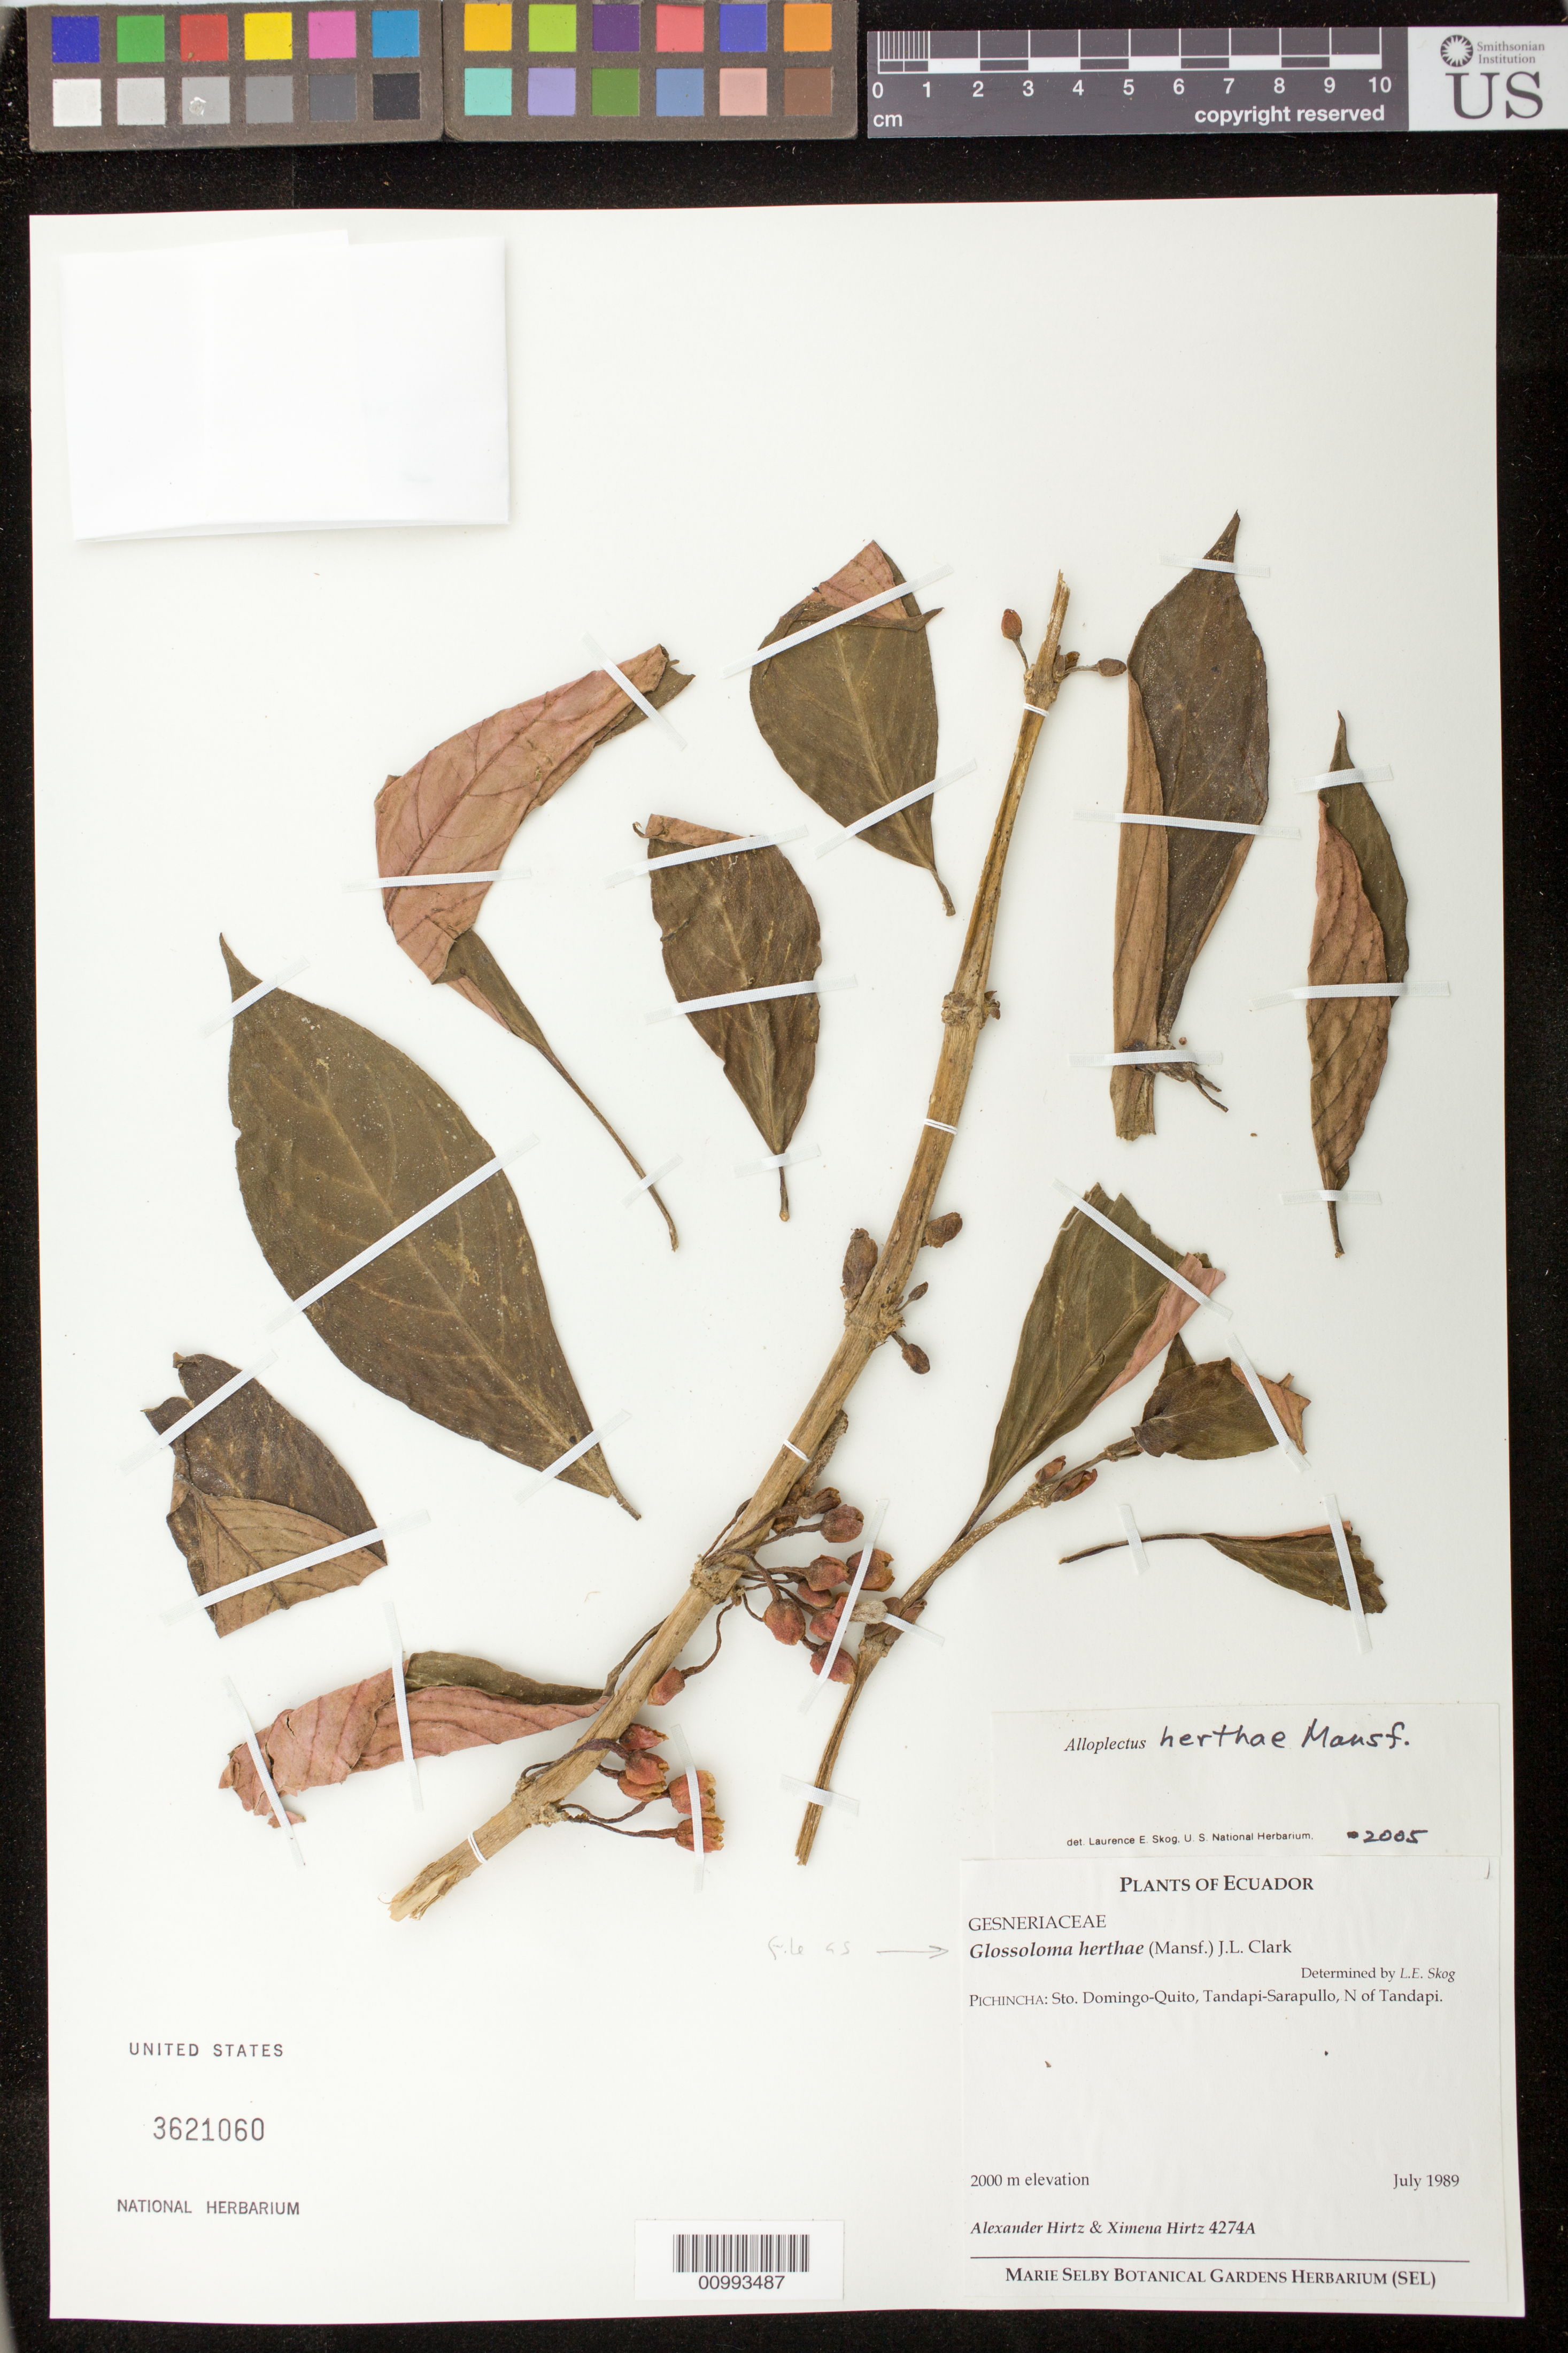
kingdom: Plantae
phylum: Tracheophyta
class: Magnoliopsida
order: Lamiales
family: Gesneriaceae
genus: Glossoloma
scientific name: Glossoloma herthae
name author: (Mansf.) J.L. Clark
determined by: Skog, Laurence E.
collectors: A. Hirtz & X. Hirtz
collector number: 4274 A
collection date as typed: Jul 1989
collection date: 1989-07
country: Ecuador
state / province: Pichincha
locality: Pichincha: Sto. Domingo - Quito, Tandapi-Sarapullo, N of Tandapi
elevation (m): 2000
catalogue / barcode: US 3621060